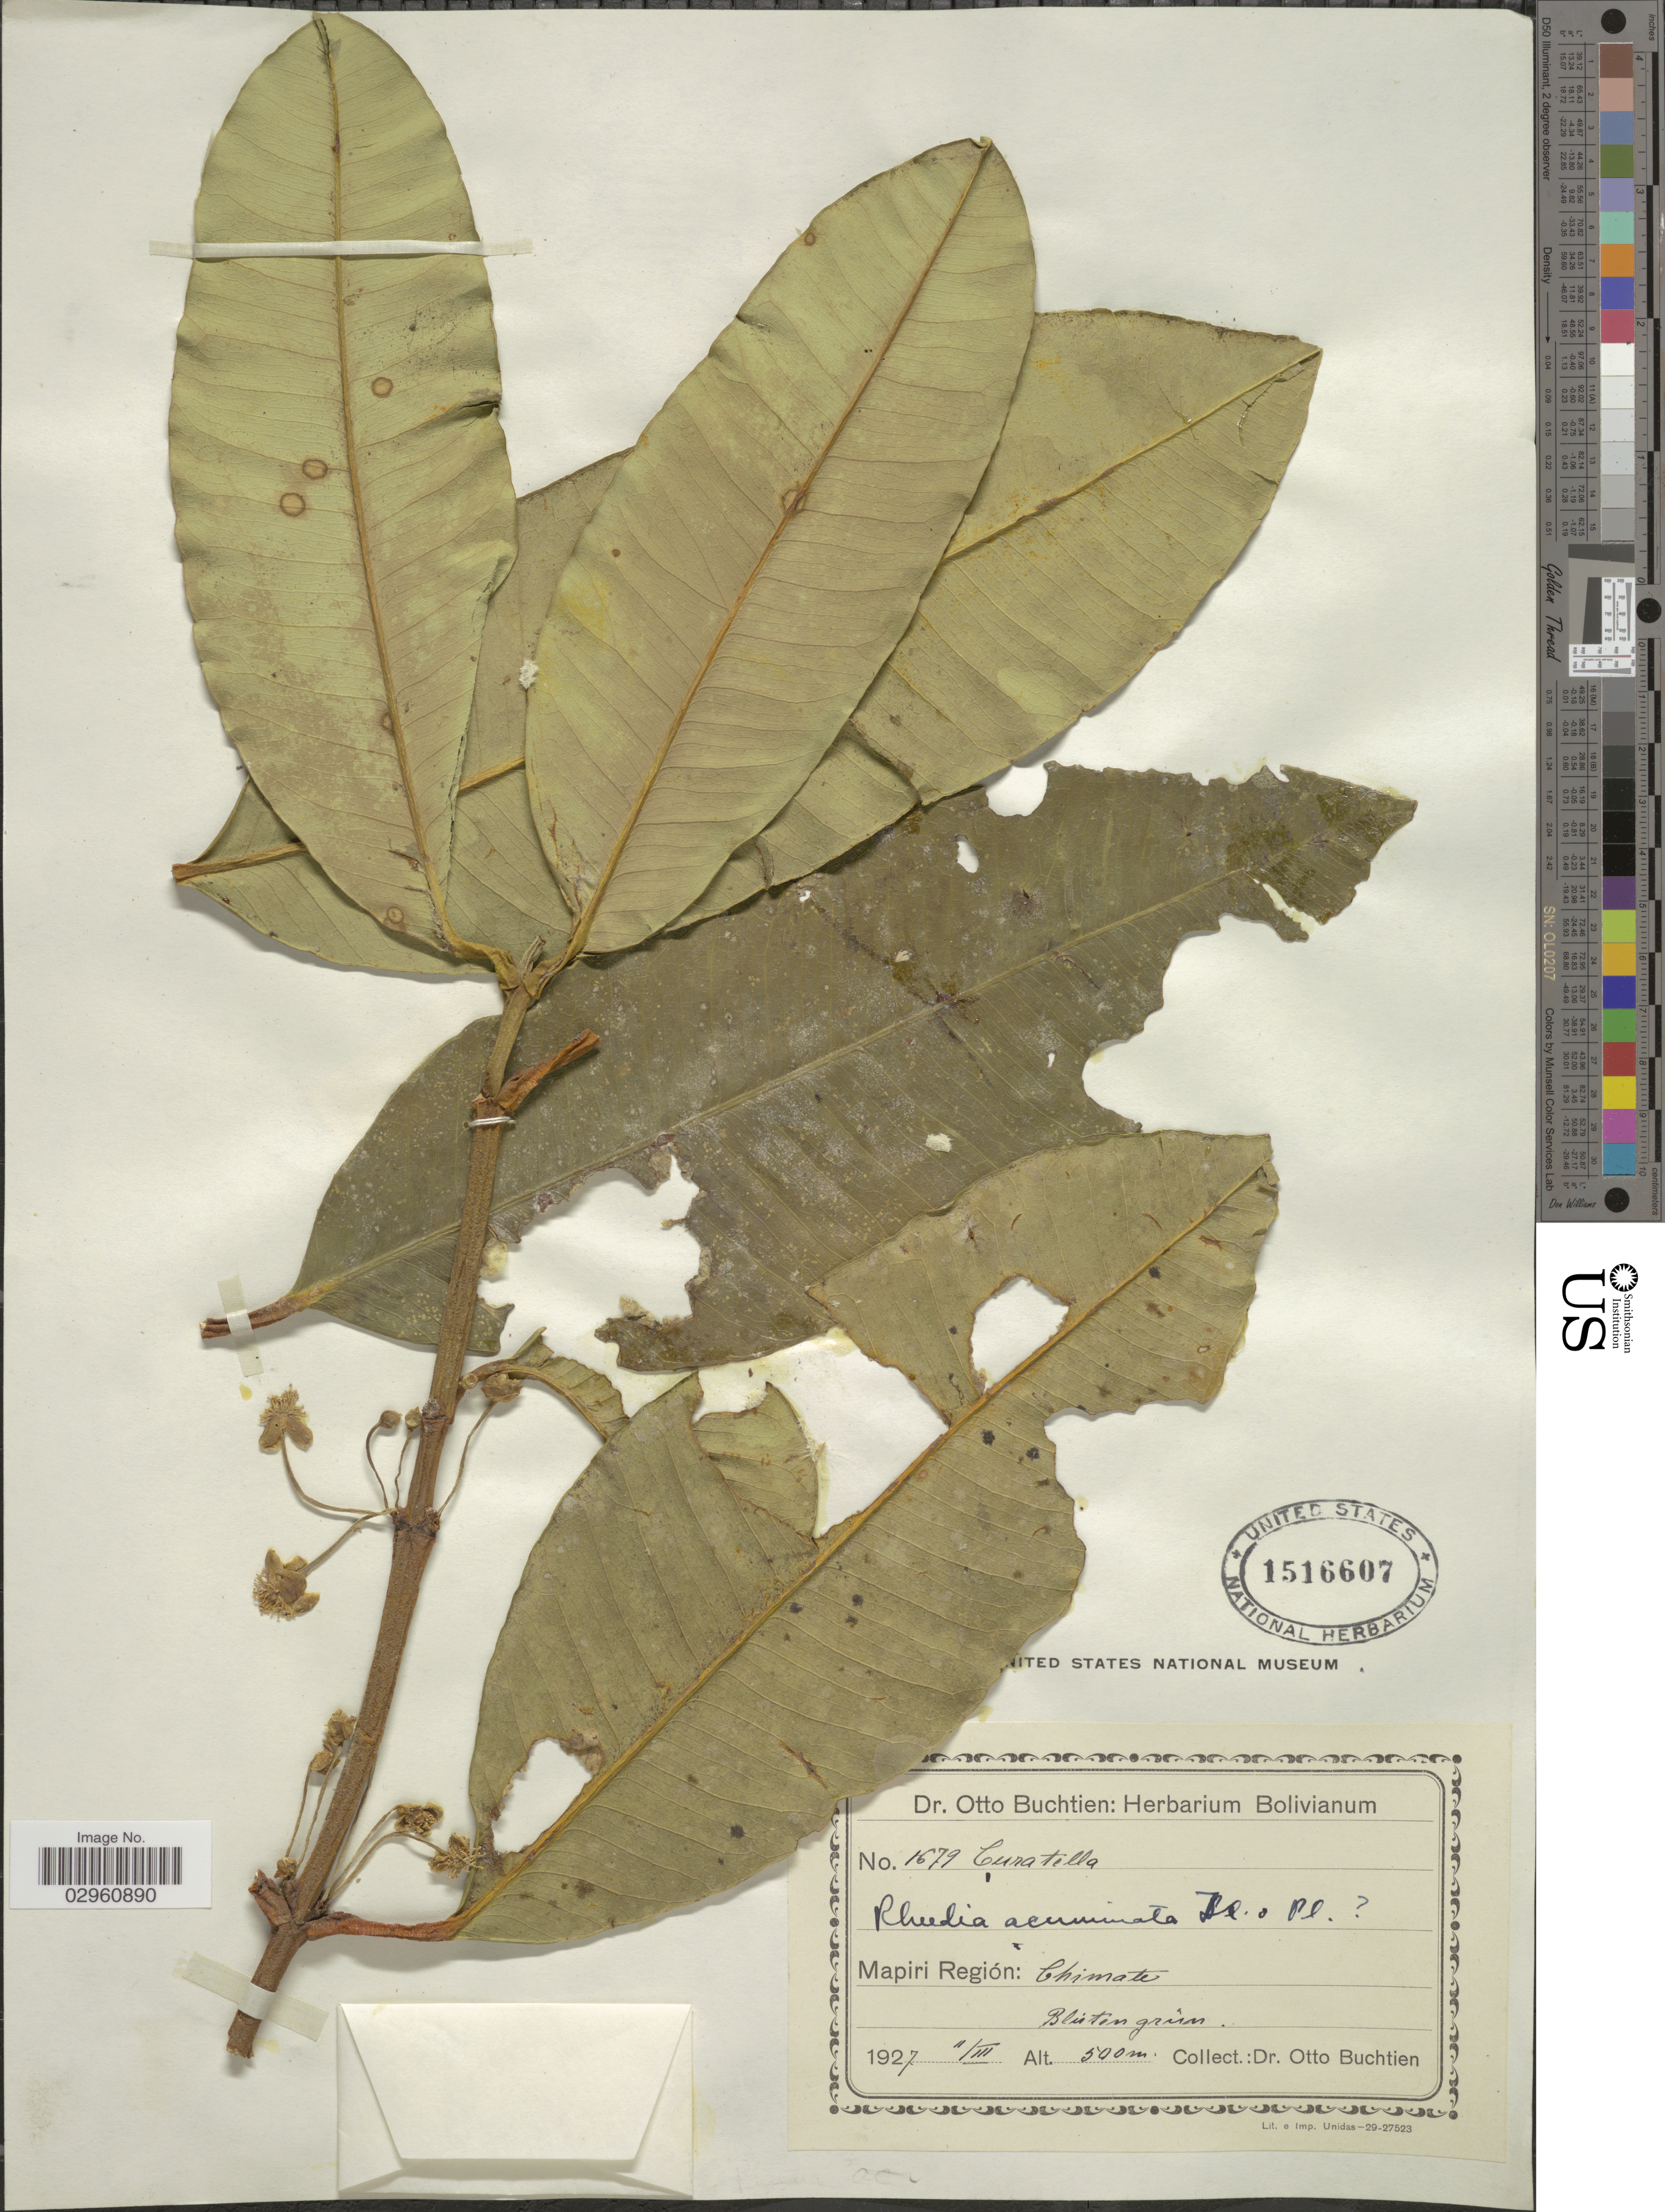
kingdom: Plantae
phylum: Tracheophyta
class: Magnoliopsida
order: Malpighiales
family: Clusiaceae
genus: Garcinia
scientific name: Garcinia madruno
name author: (Kunth) Hammel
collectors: O. Buchtien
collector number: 1679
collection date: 1927-03-11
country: Bolivia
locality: Mapiri Region: Chimate.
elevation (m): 500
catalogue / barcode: US 1516607